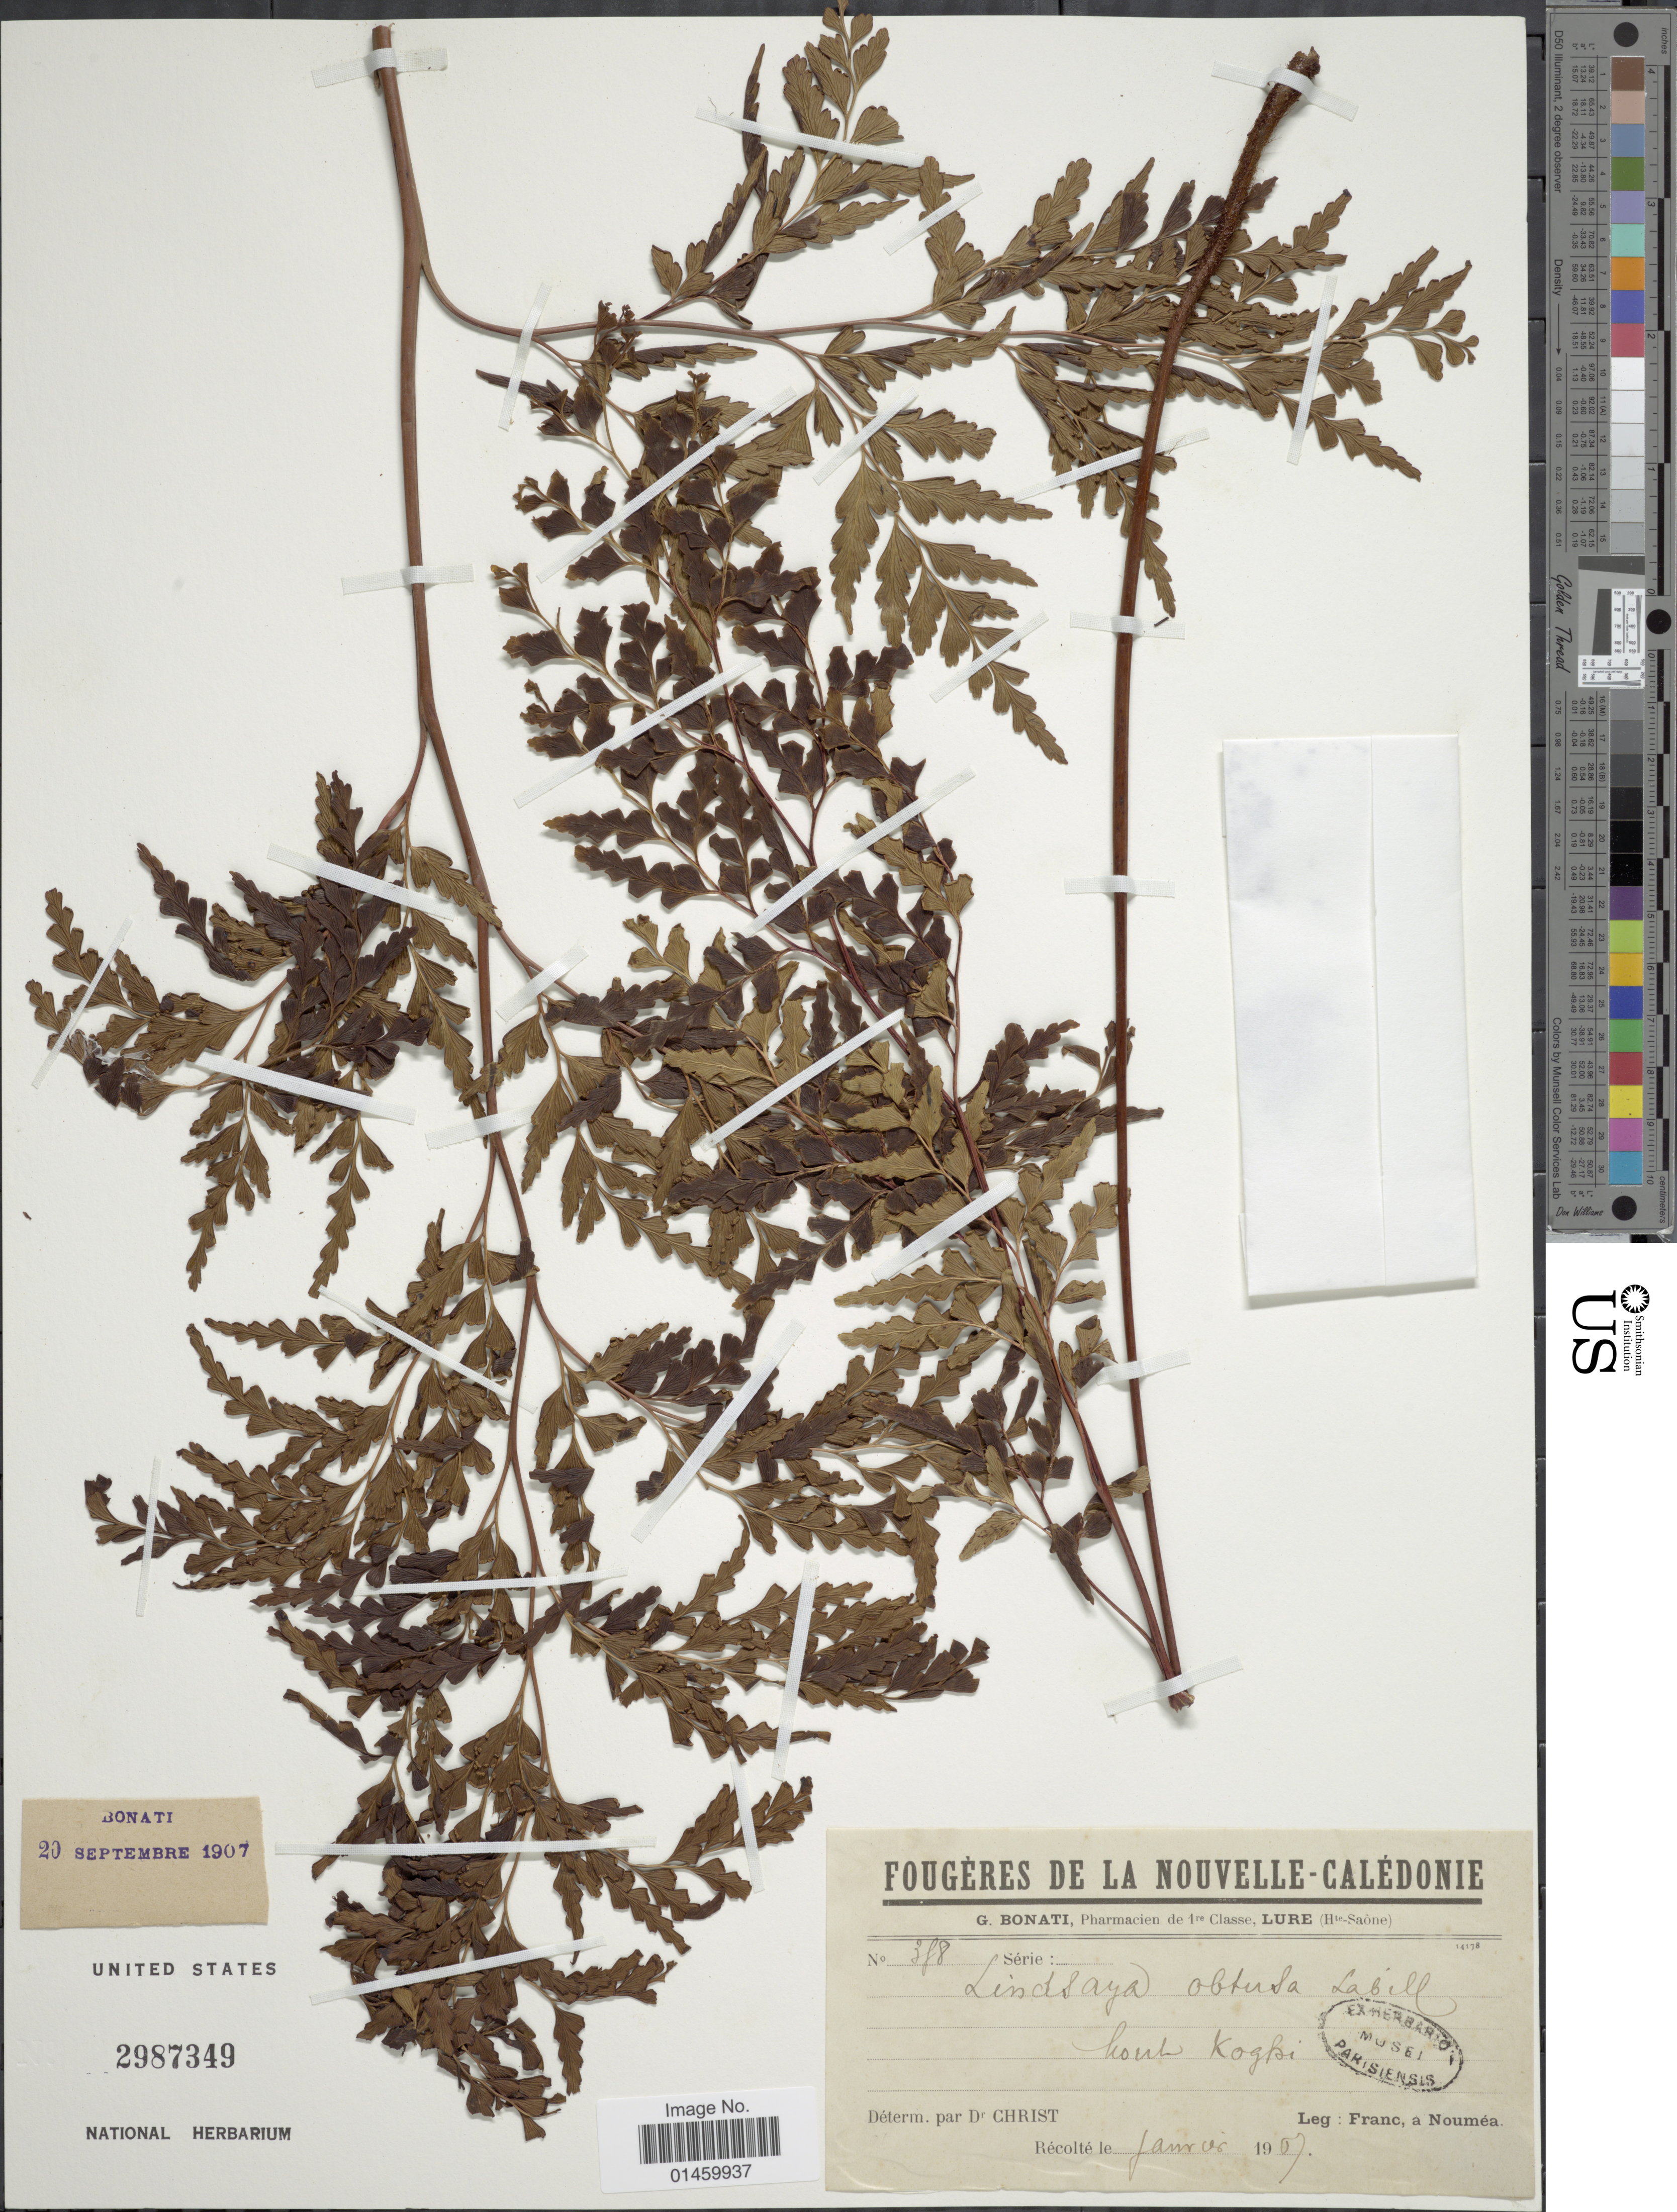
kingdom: Plantae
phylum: Tracheophyta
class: Polypodiopsida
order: Polypodiales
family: Lindsaeaceae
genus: Lindsaea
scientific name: Lindsaea obtusa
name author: J. Sm. ex Hook.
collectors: Franc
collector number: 378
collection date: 1907-01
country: New Caledonia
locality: Fougeres de la Nouvelle-Caledonie. Mout Koghis.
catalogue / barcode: US 2987349